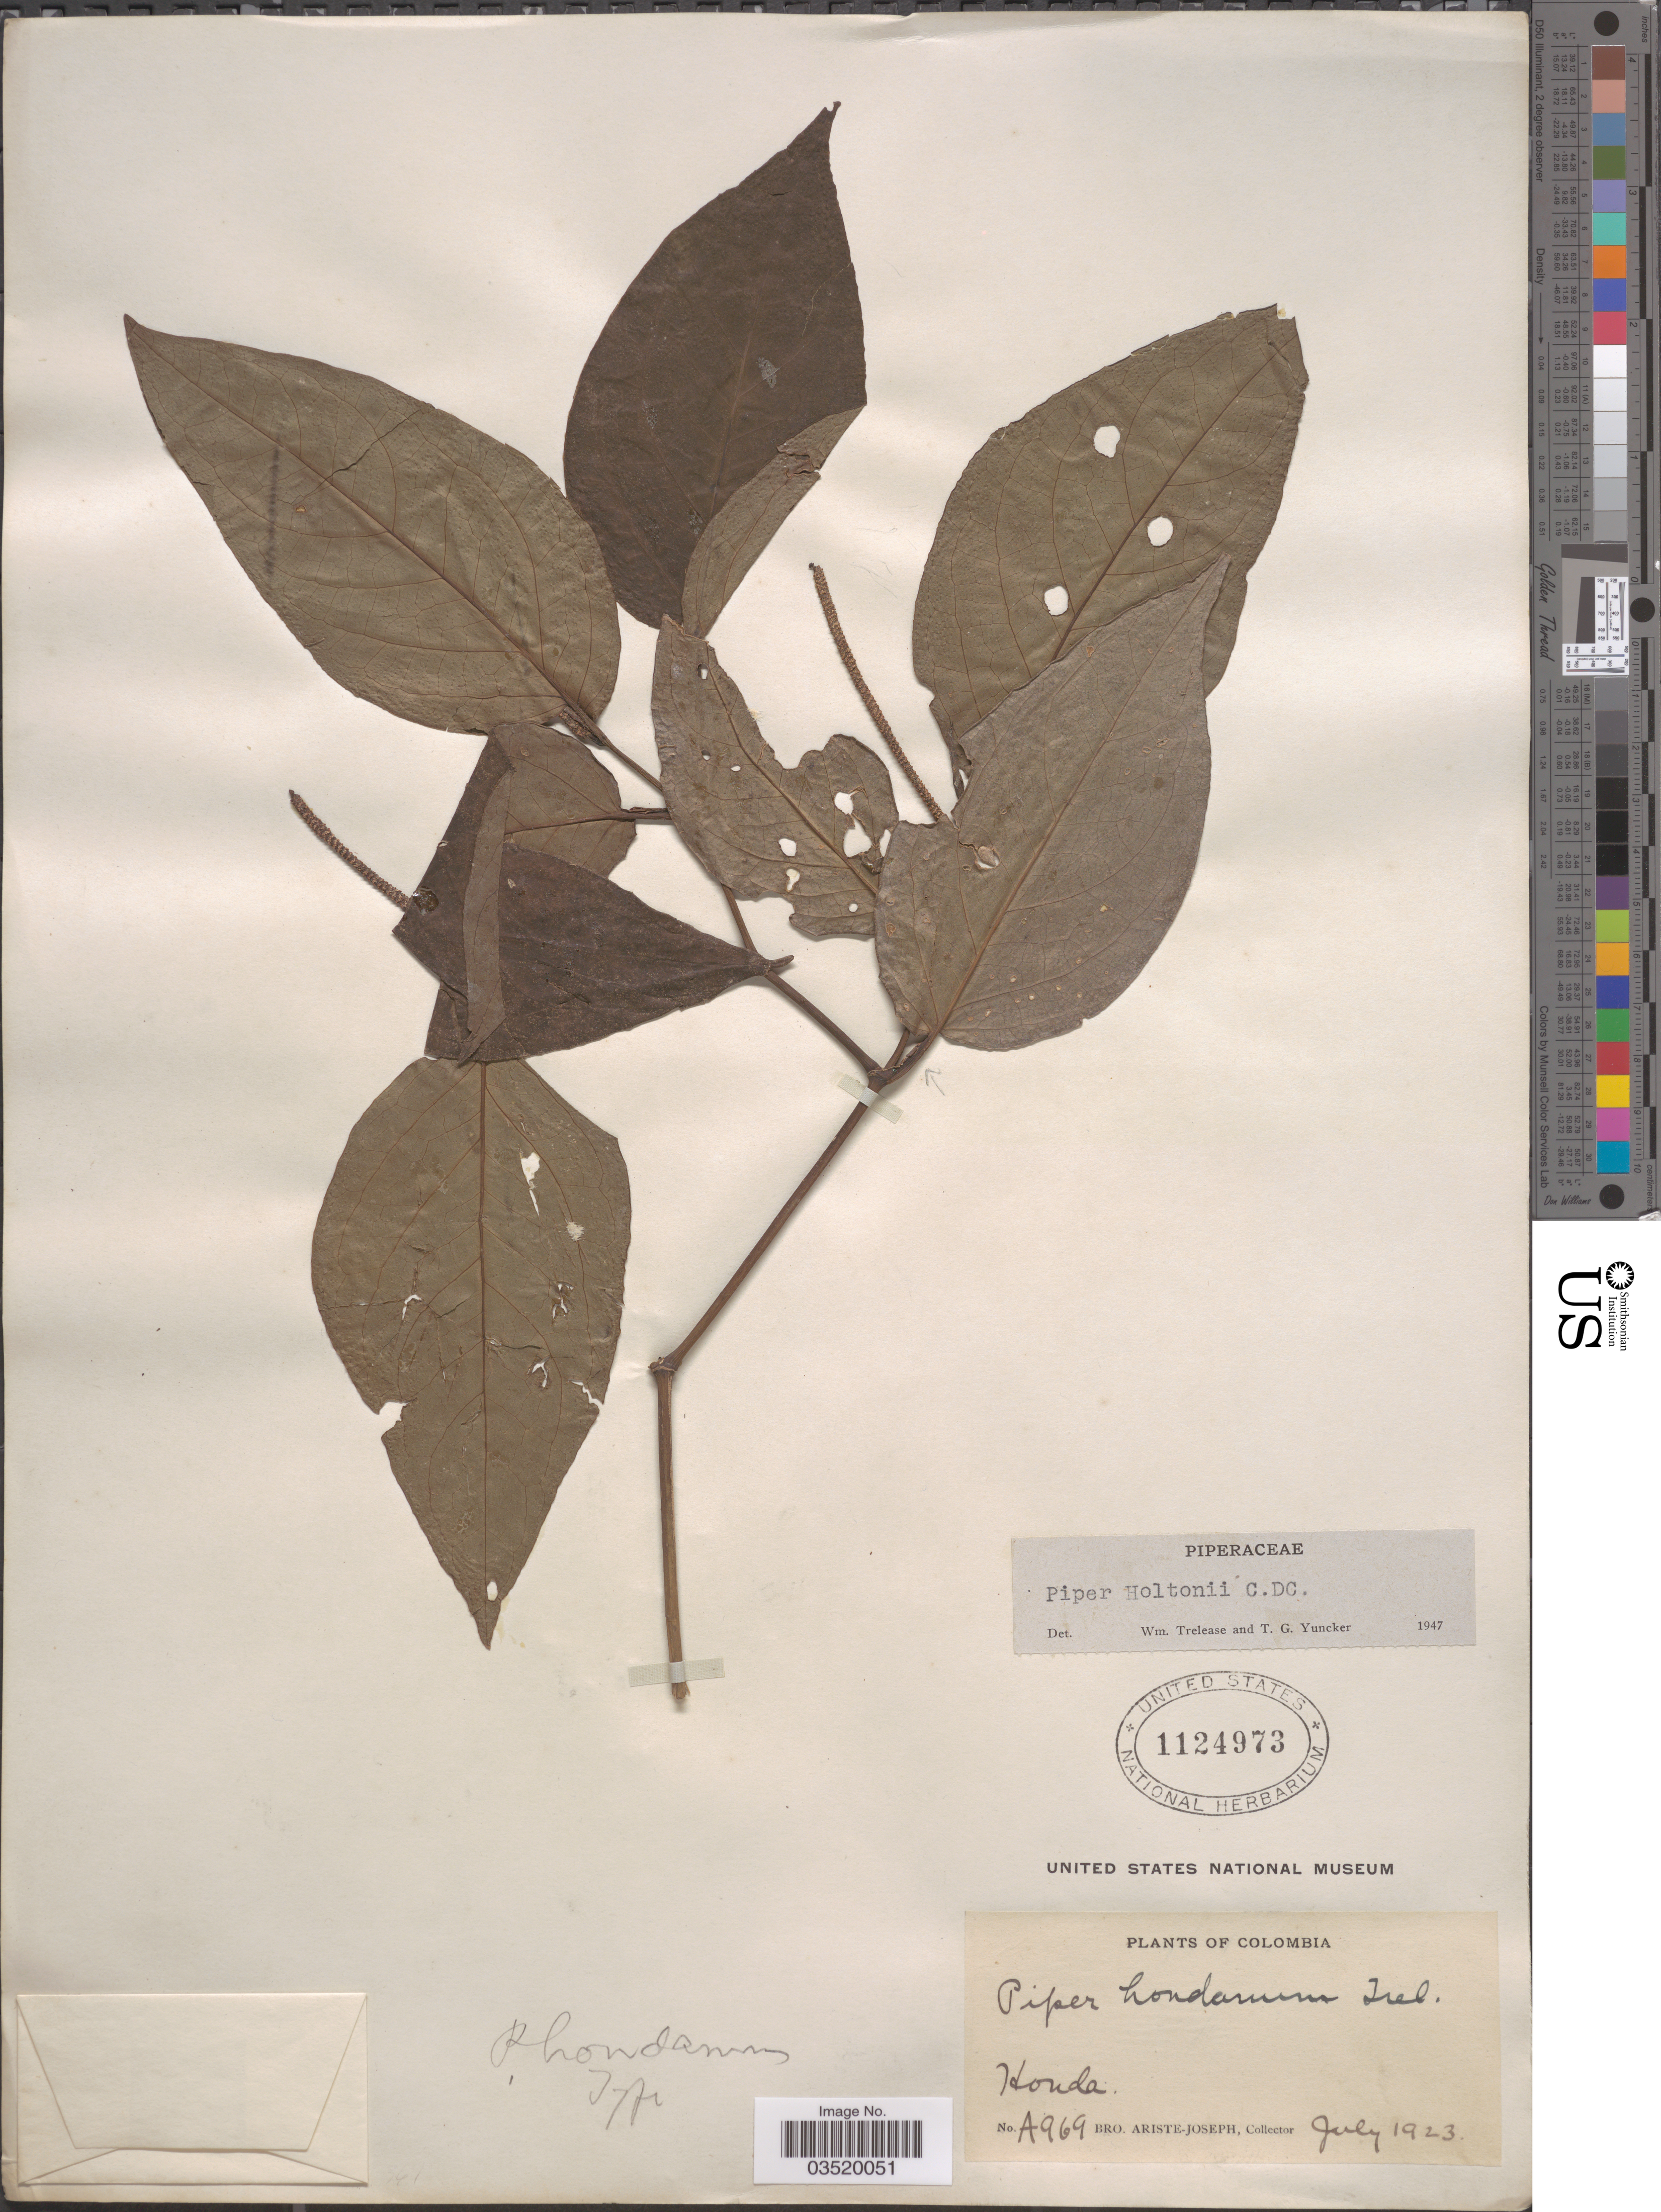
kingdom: Plantae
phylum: Tracheophyta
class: Magnoliopsida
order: Piperales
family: Piperaceae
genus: Piper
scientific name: Piper holtonii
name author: Trel.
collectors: Bro. Ariste-Joseph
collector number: A969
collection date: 1923-07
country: Colombia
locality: Honda.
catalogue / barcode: US 1124973